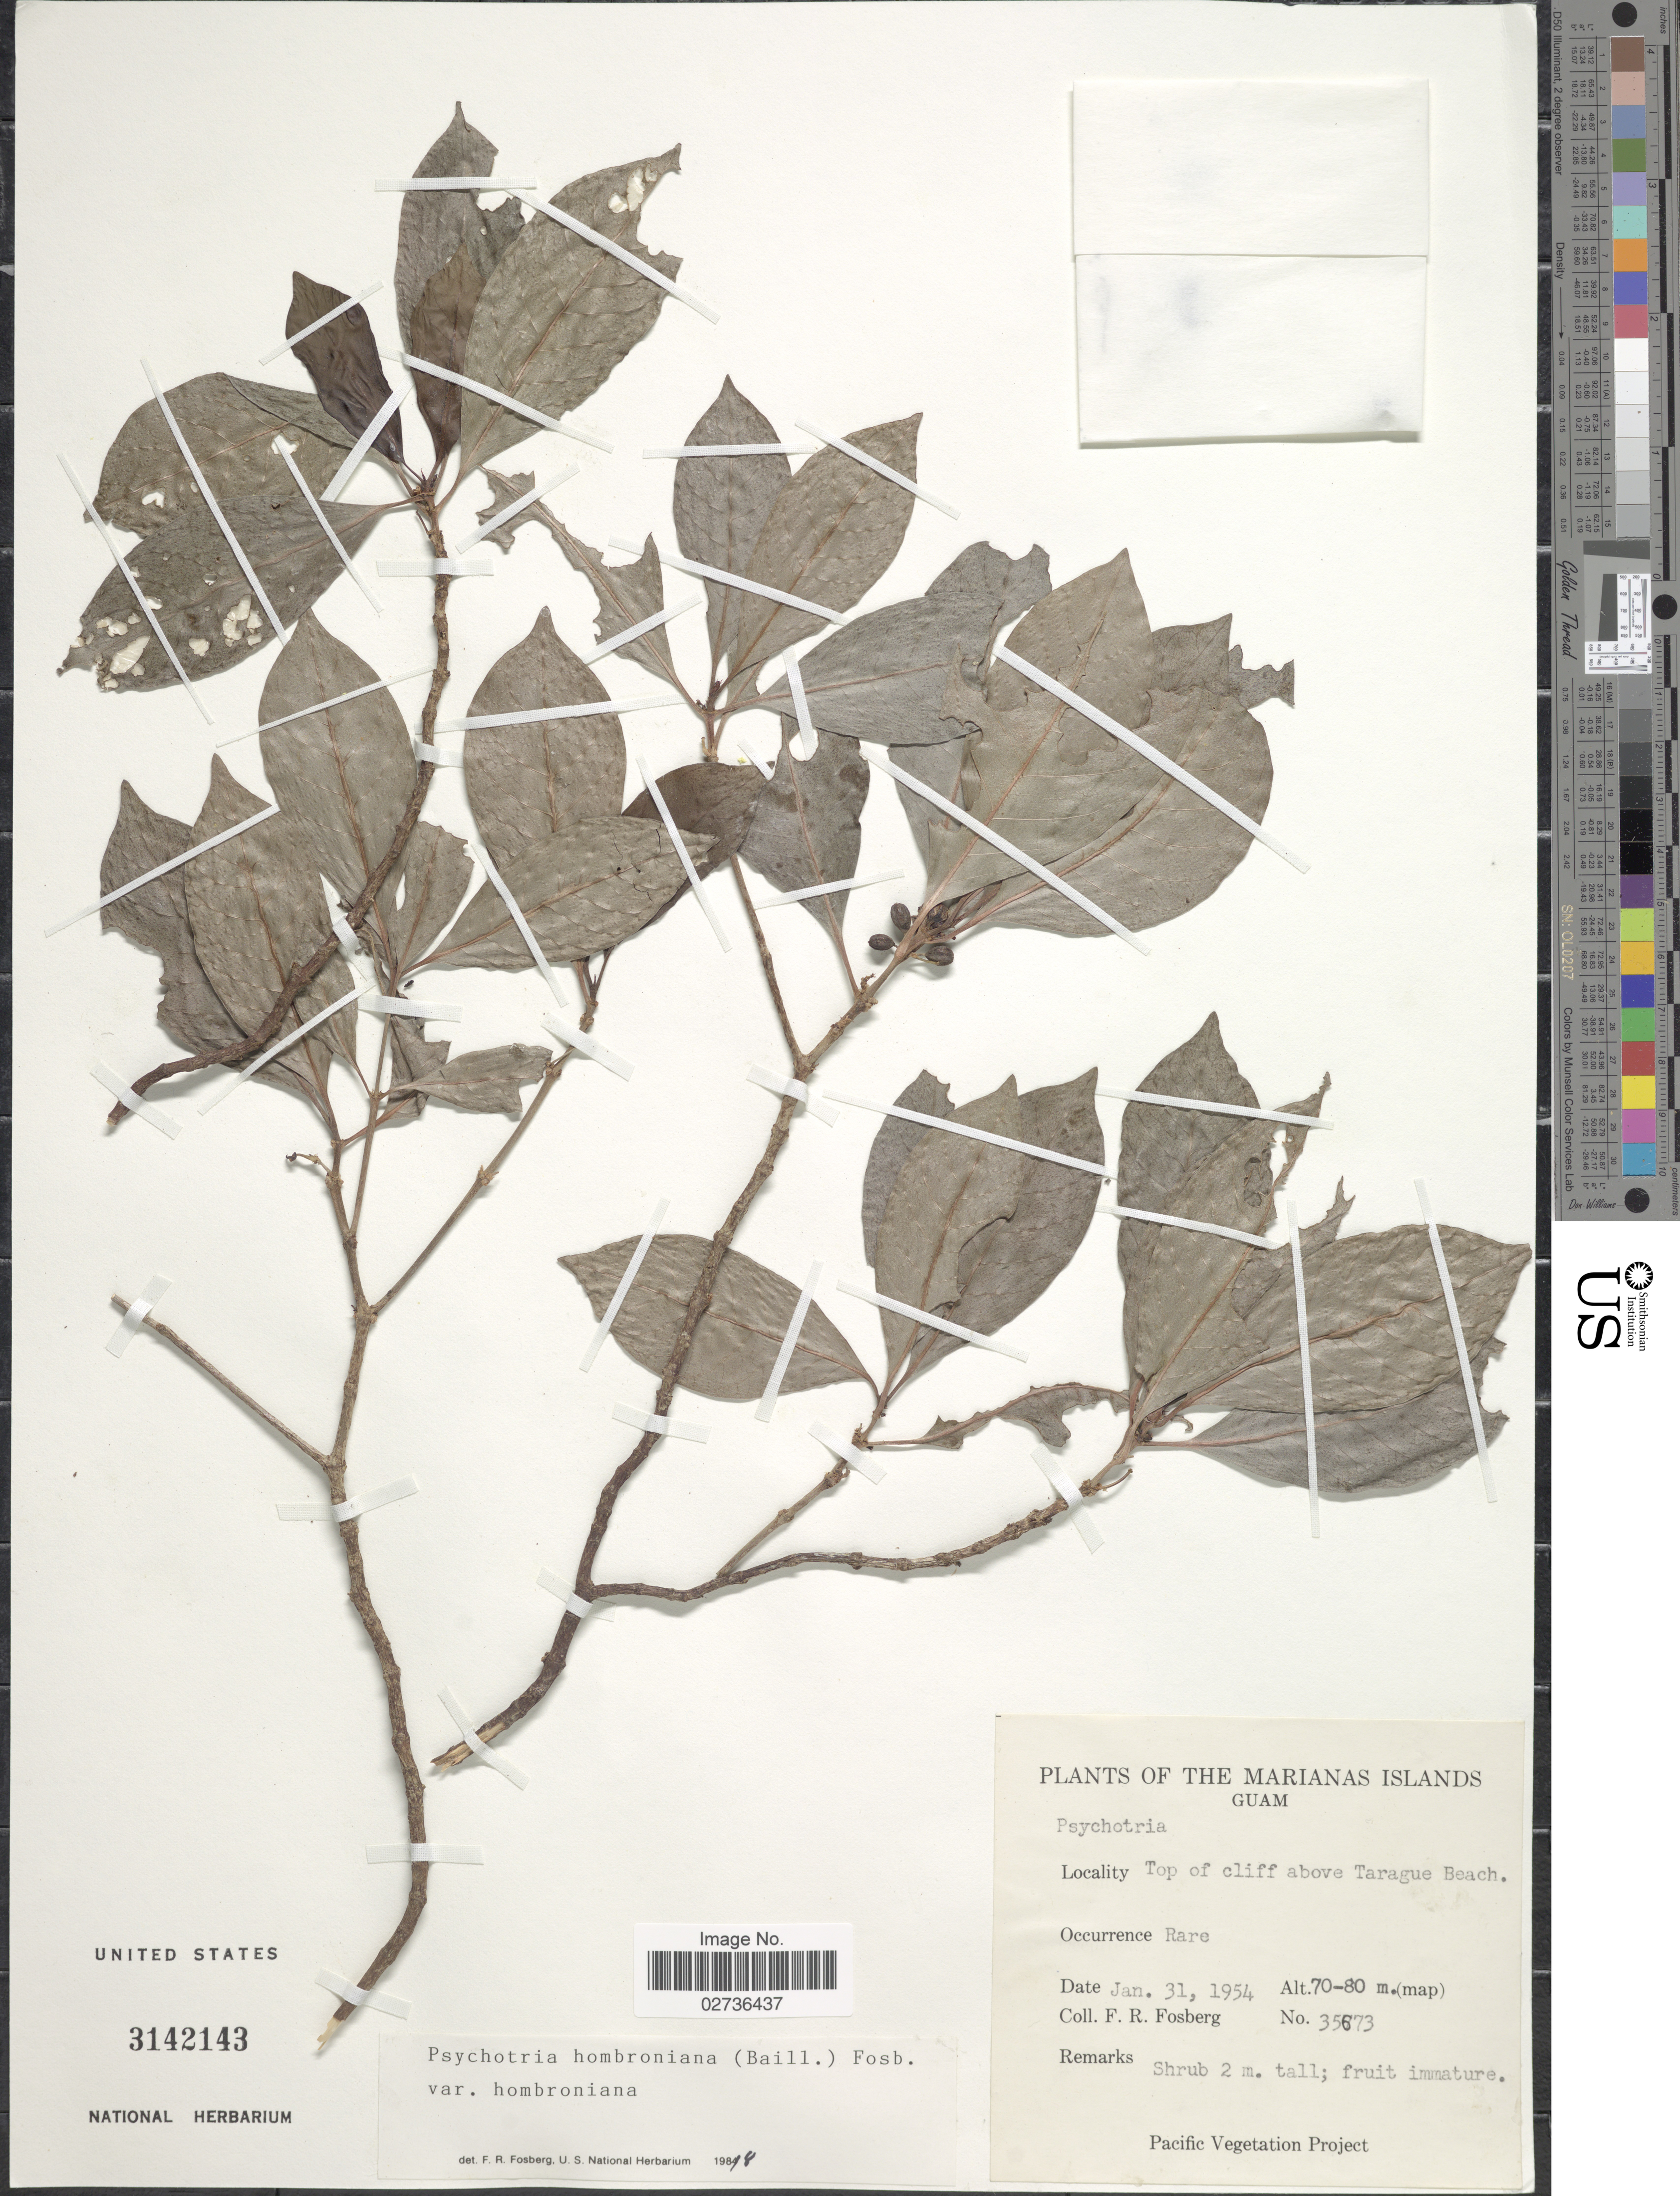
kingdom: Plantae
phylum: Tracheophyta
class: Magnoliopsida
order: Gentianales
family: Rubiaceae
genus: Psychotria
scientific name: Psychotria hombroniana var. hombroniana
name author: (Baill.) Fosberg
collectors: F. R. Fosberg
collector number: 35673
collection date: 1954-01-31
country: Guam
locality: The Marianas Islands, Guam, Top cliff above Tarague Beach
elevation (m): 70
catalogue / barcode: US 3142143